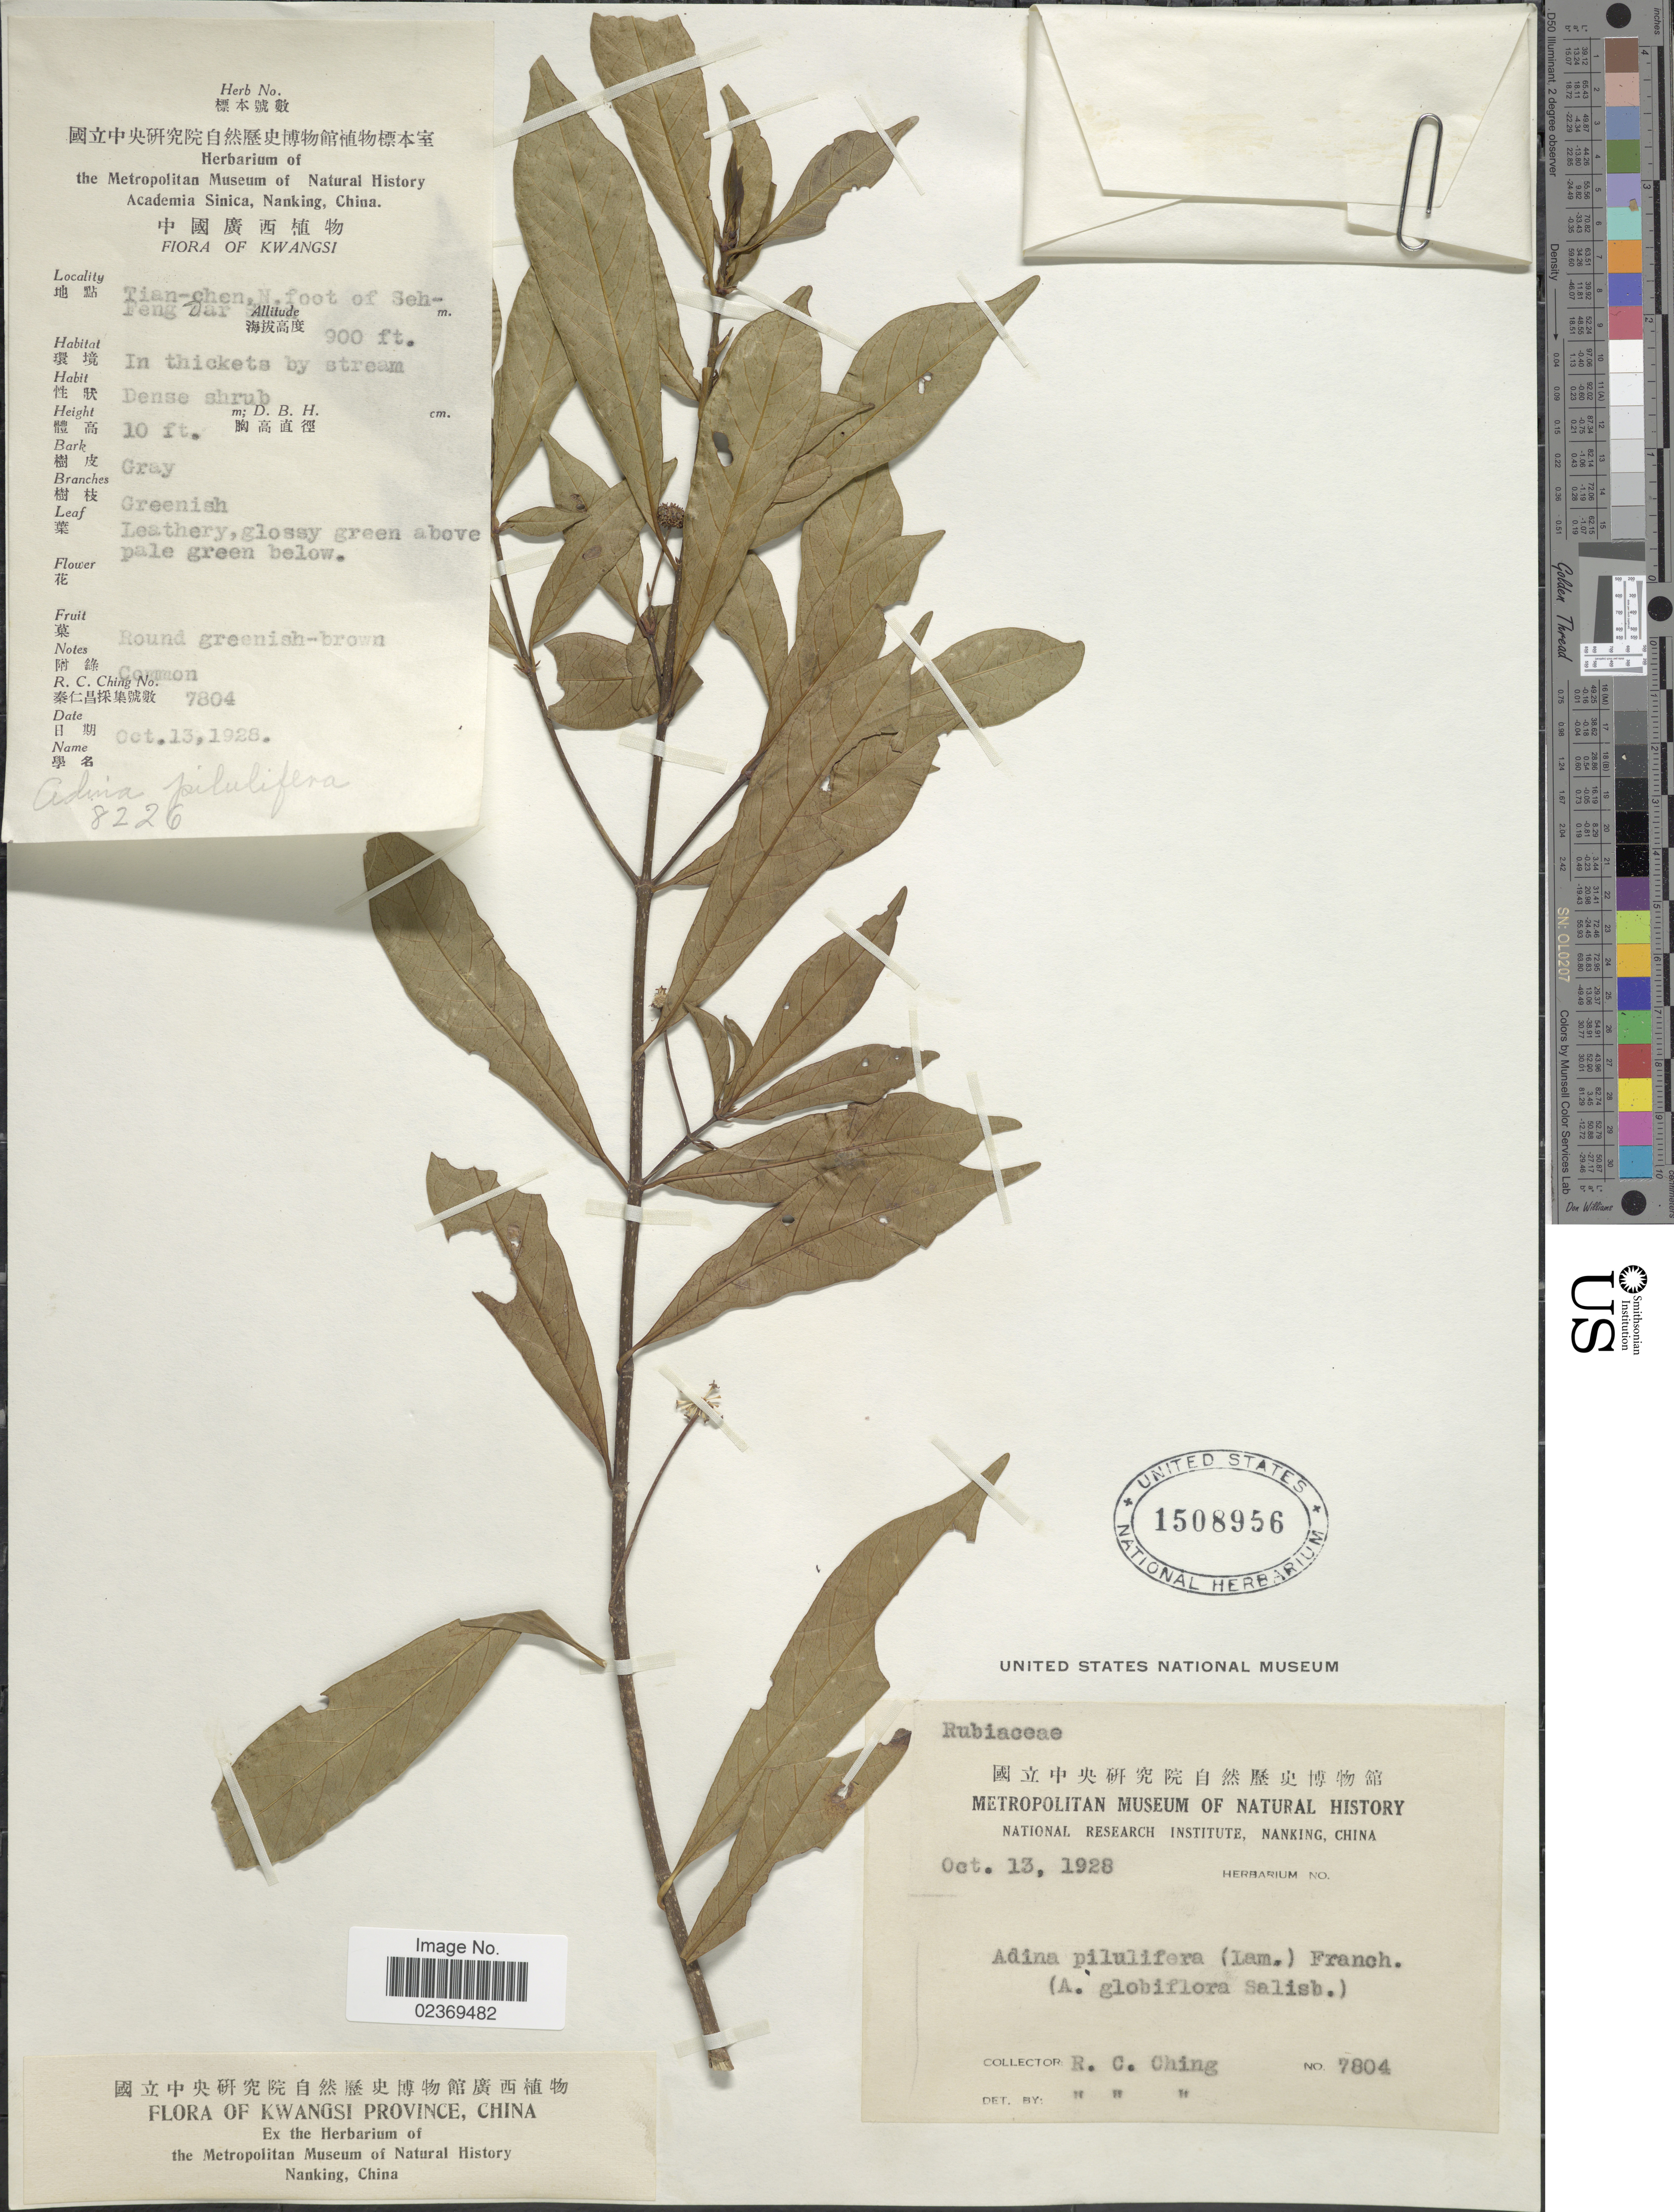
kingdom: Plantae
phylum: Tracheophyta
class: Magnoliopsida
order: Gentianales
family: Rubiaceae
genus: Adina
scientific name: Adina pilulifera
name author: (Lam.) Franch. & Drake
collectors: R. C. Ching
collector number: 7804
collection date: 1928-10-13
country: China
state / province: Guangxi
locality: Kwangsi Province, Tian-chen, N. foot of Seh-Feng Dar Shan, in thickets by stream.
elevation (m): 274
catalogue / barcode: US 1508956